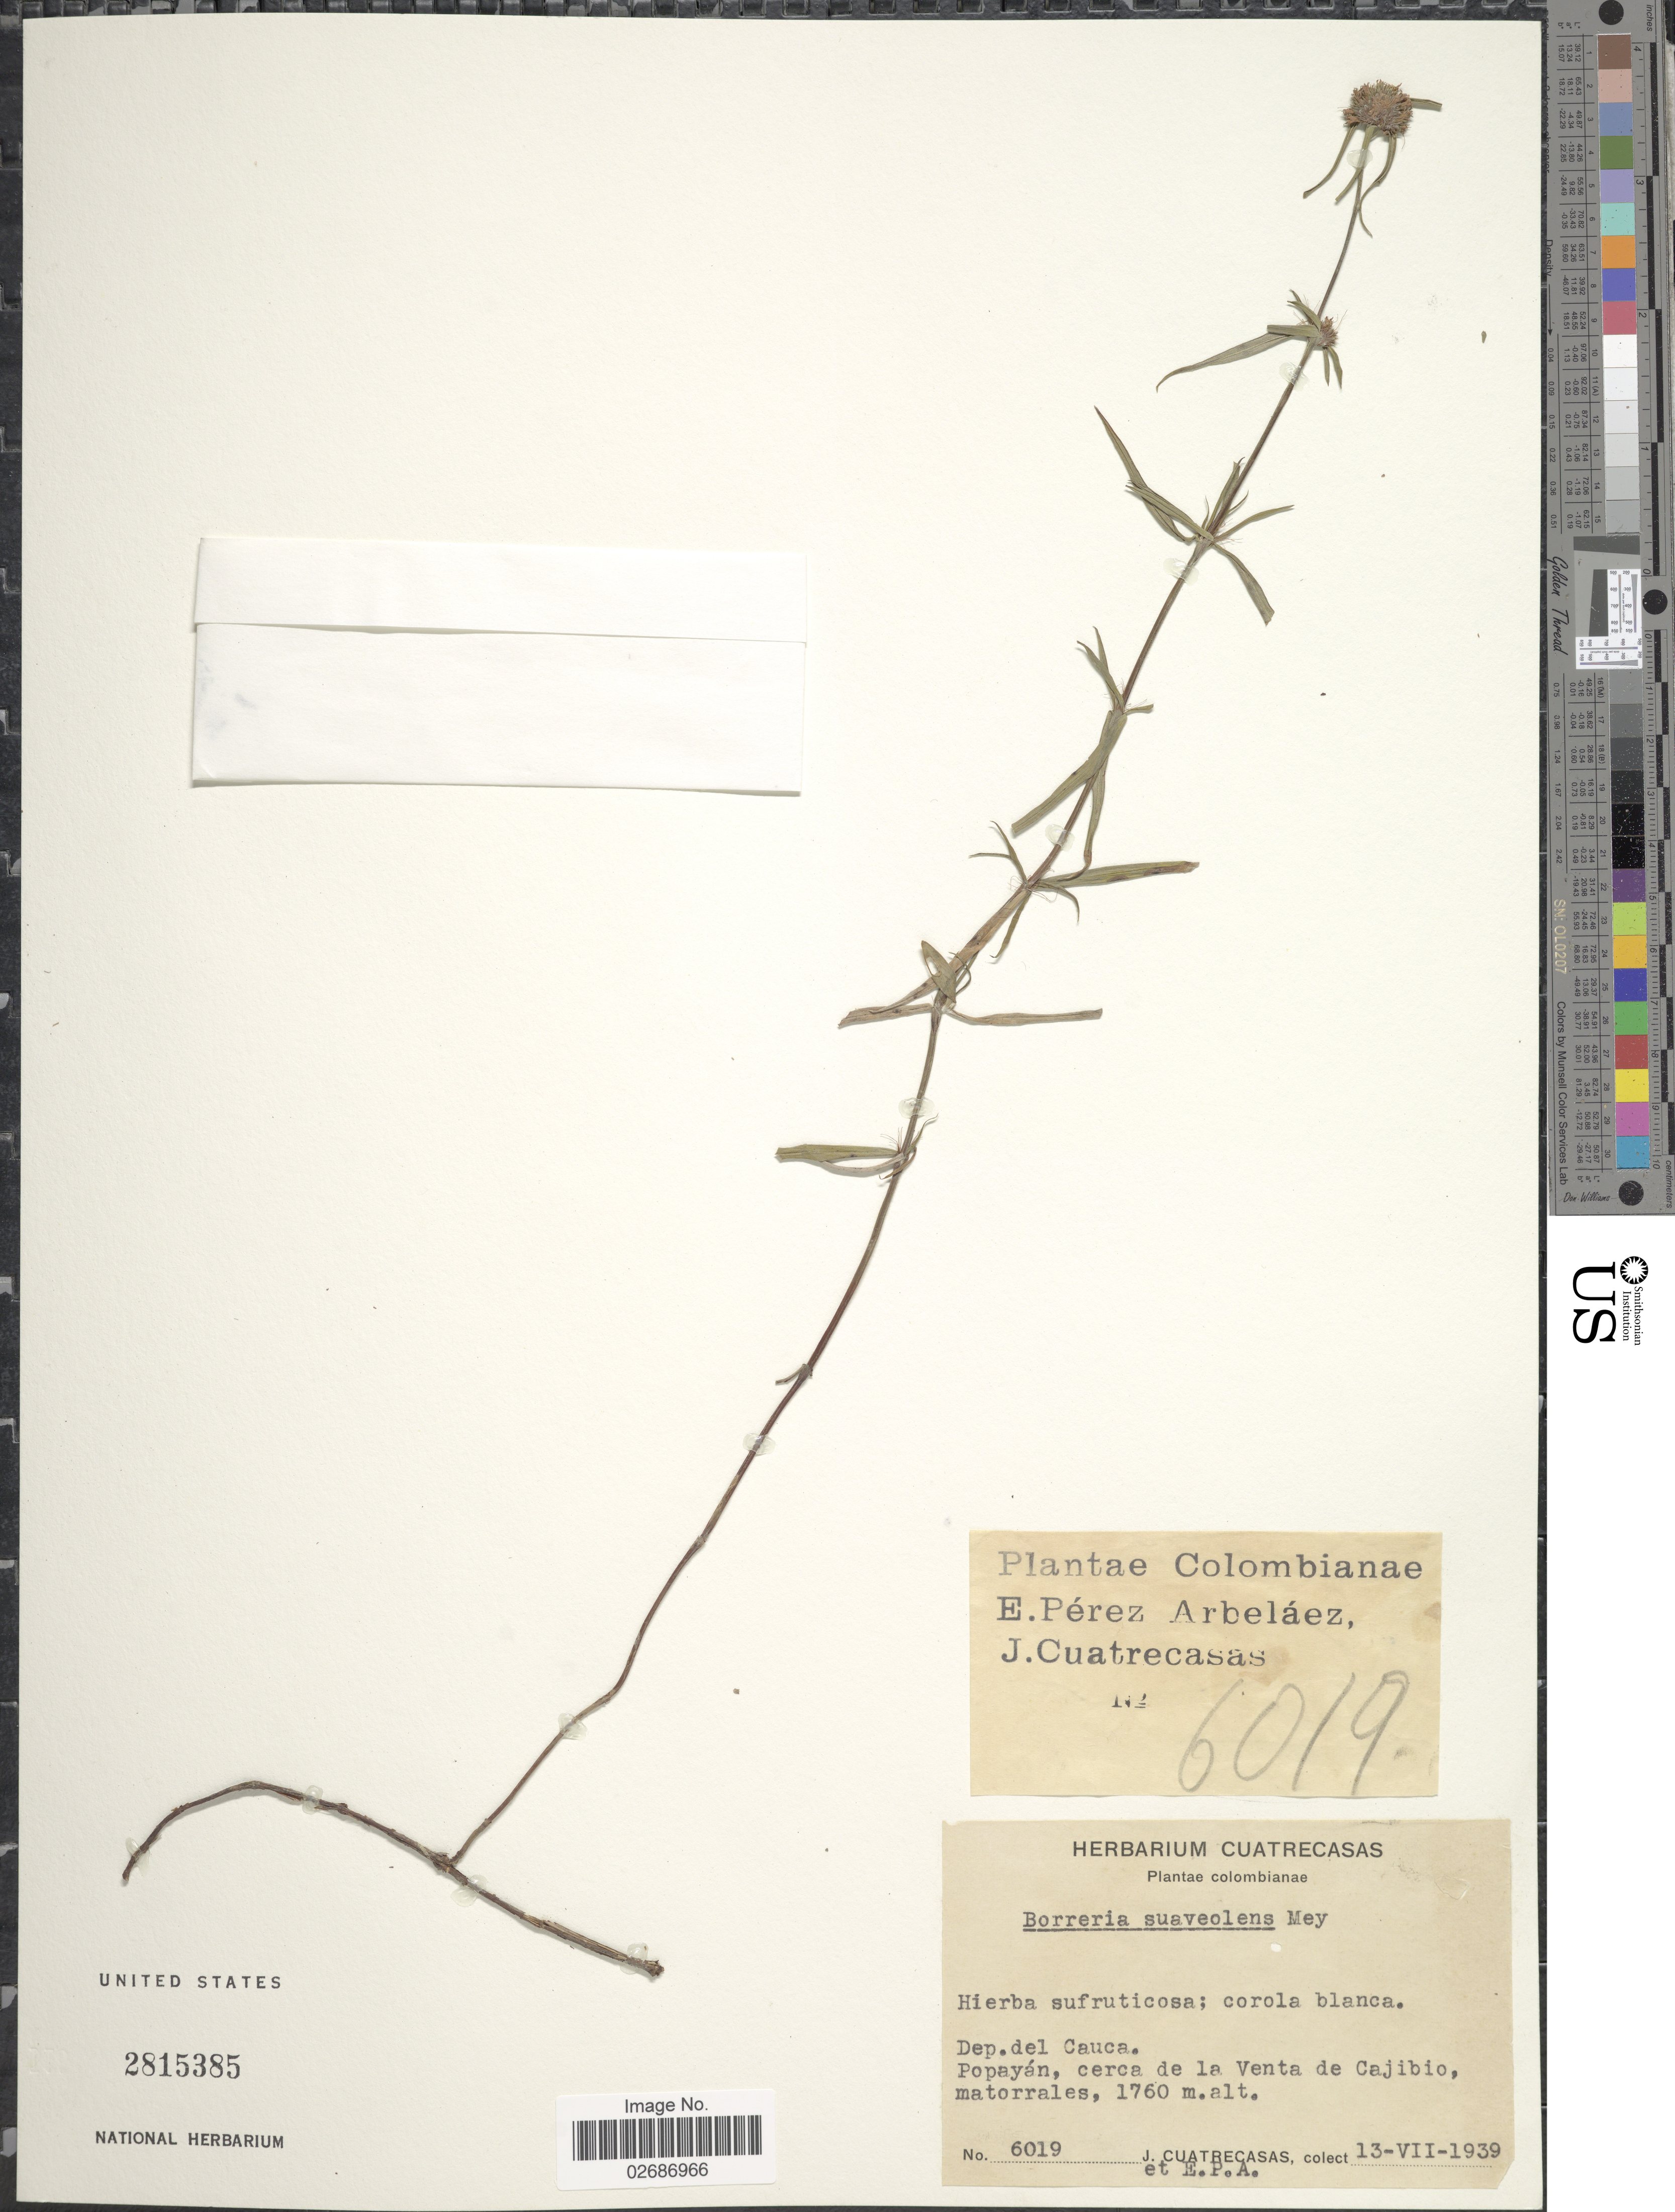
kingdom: Plantae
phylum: Tracheophyta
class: Magnoliopsida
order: Gentianales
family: Rubiaceae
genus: Borreria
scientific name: Borreria suaveolens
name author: G. Mey.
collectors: J. Cuatrecasas & E. Pérez Arbeláez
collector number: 6019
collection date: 1939-07-13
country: Colombia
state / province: Cauca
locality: Popayan, cerca de la Venta de Cajibio, matorrales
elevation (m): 1760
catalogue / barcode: US 2815385